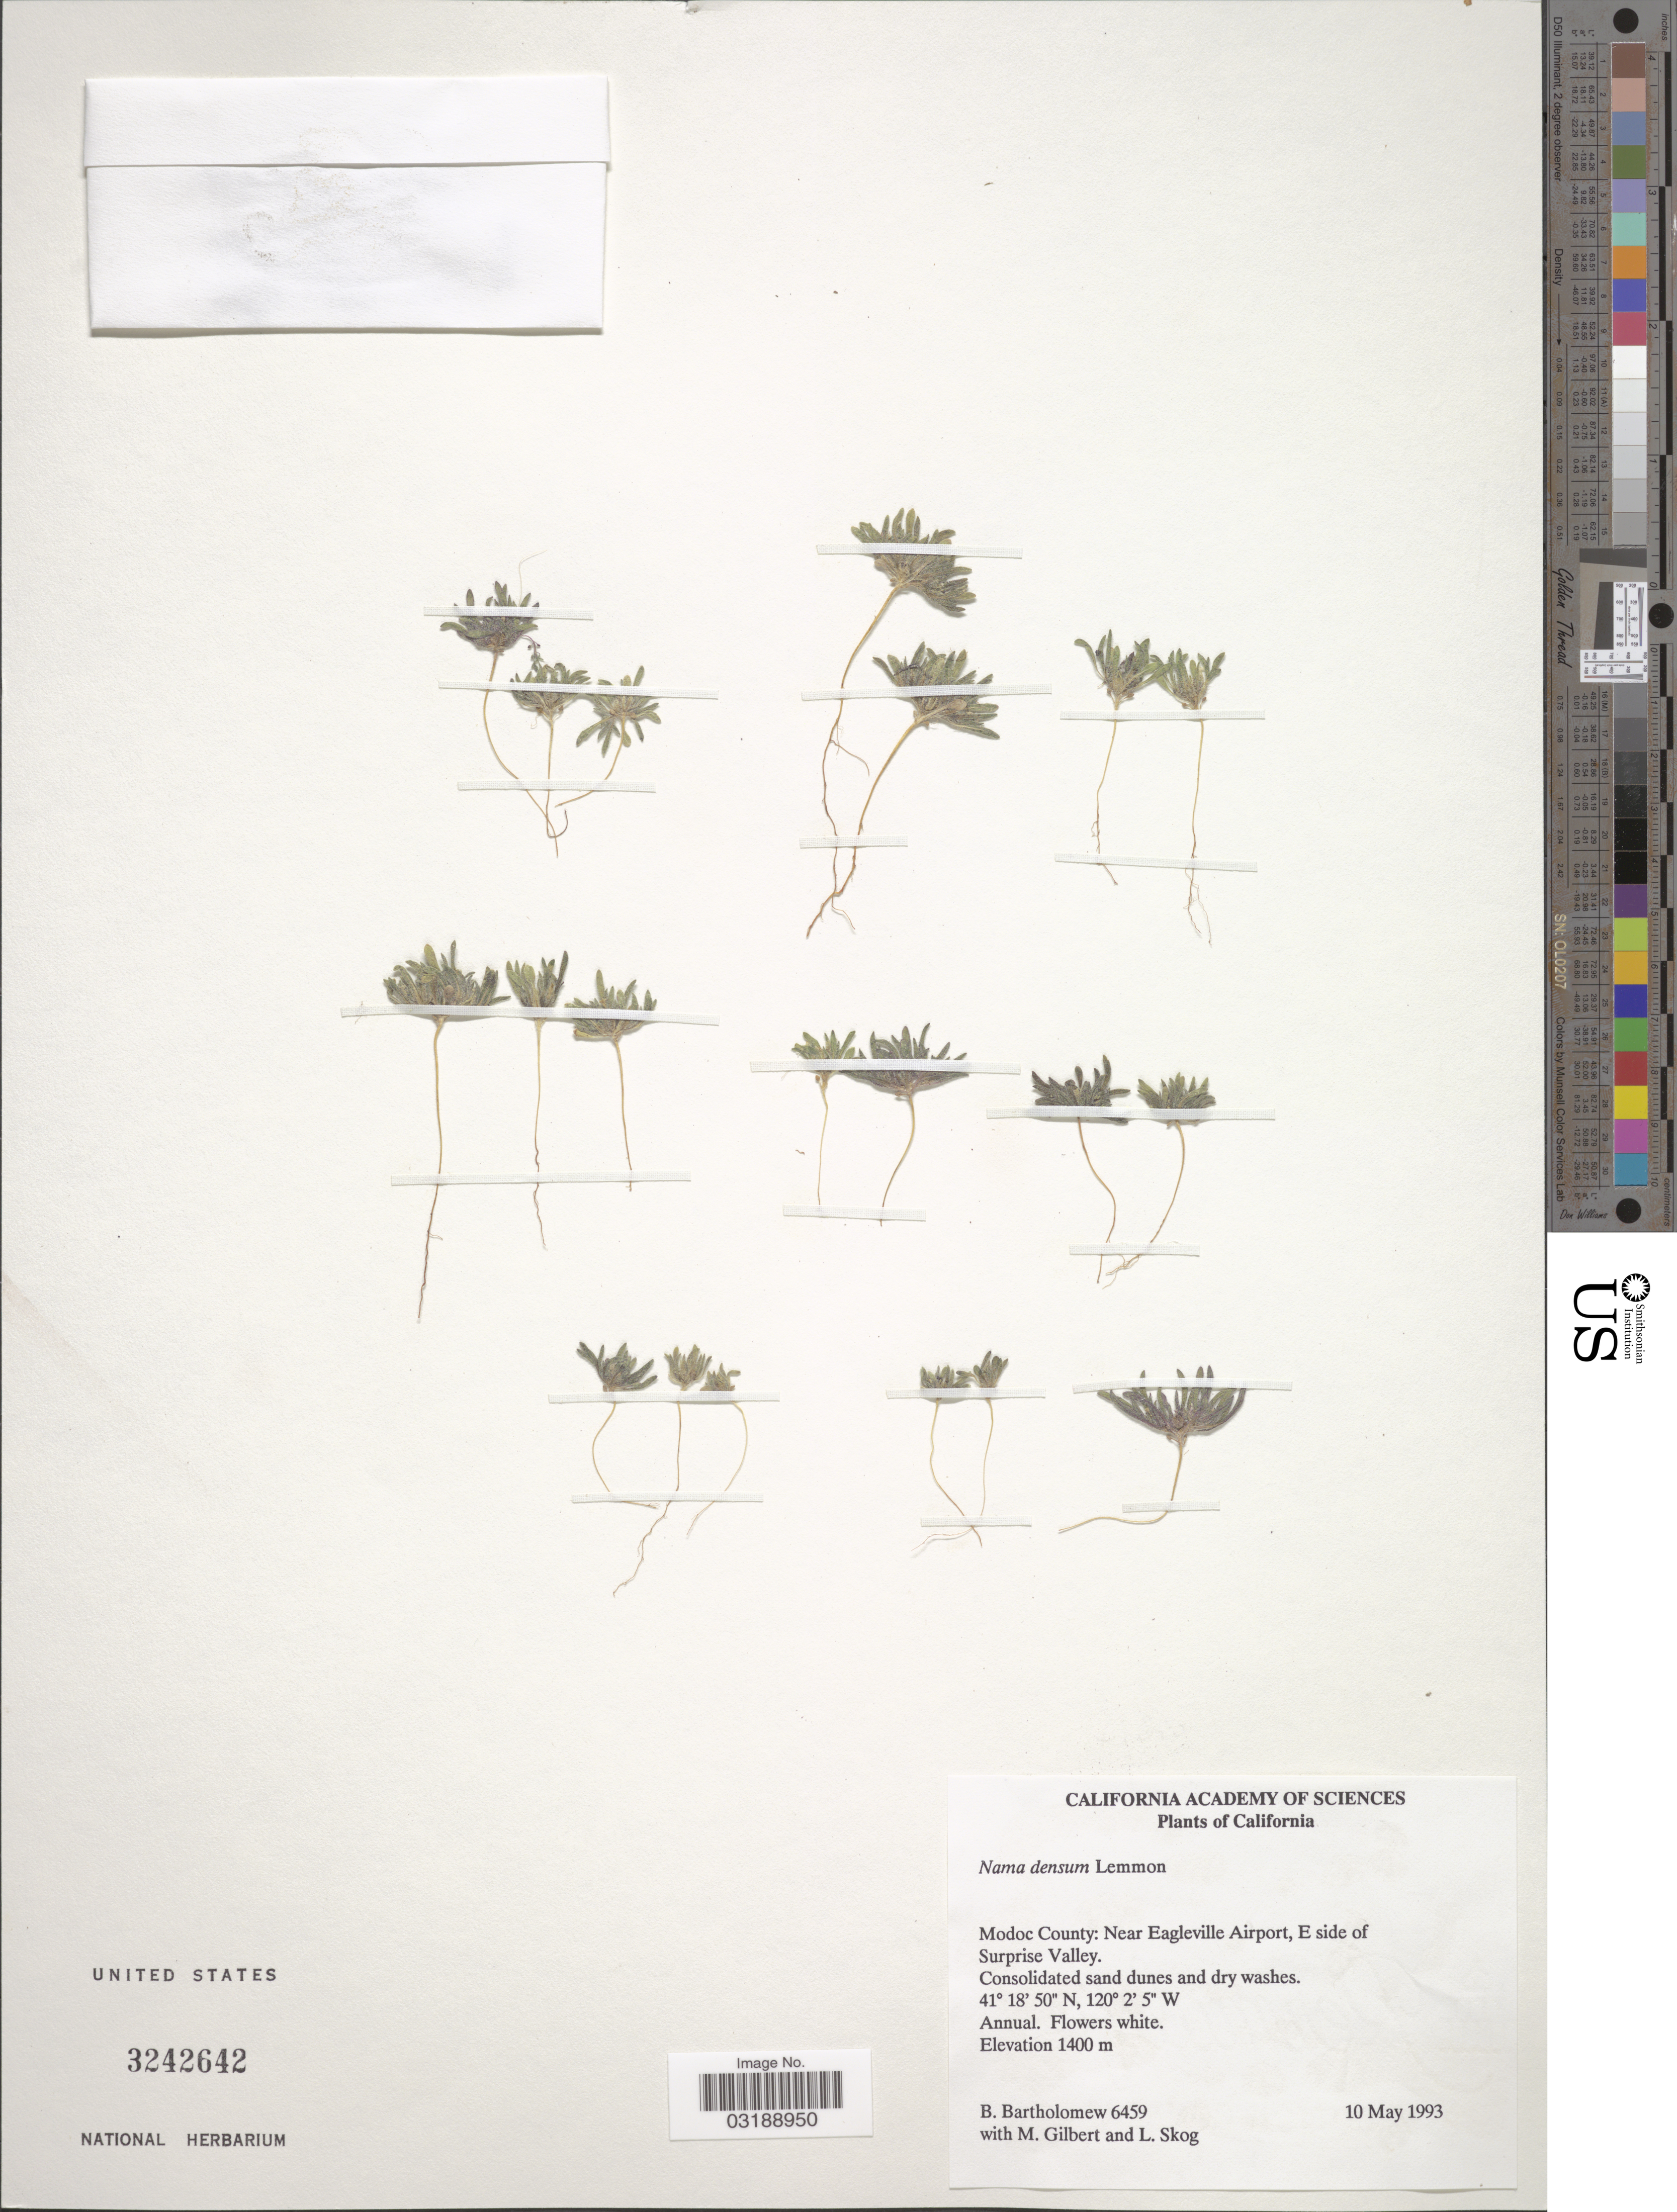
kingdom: Plantae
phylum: Tracheophyta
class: Magnoliopsida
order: Boraginales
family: Namaceae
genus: Nama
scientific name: Nama densa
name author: Lemmon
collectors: B. Bartholomew, M. Gilbert & L. E. Skog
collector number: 6459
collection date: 1993-05-10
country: United States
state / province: California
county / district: Modoc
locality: Modoc County: Near Eagleville Airport, E side of Surprise Valley.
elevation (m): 1400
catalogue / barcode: US 3242642